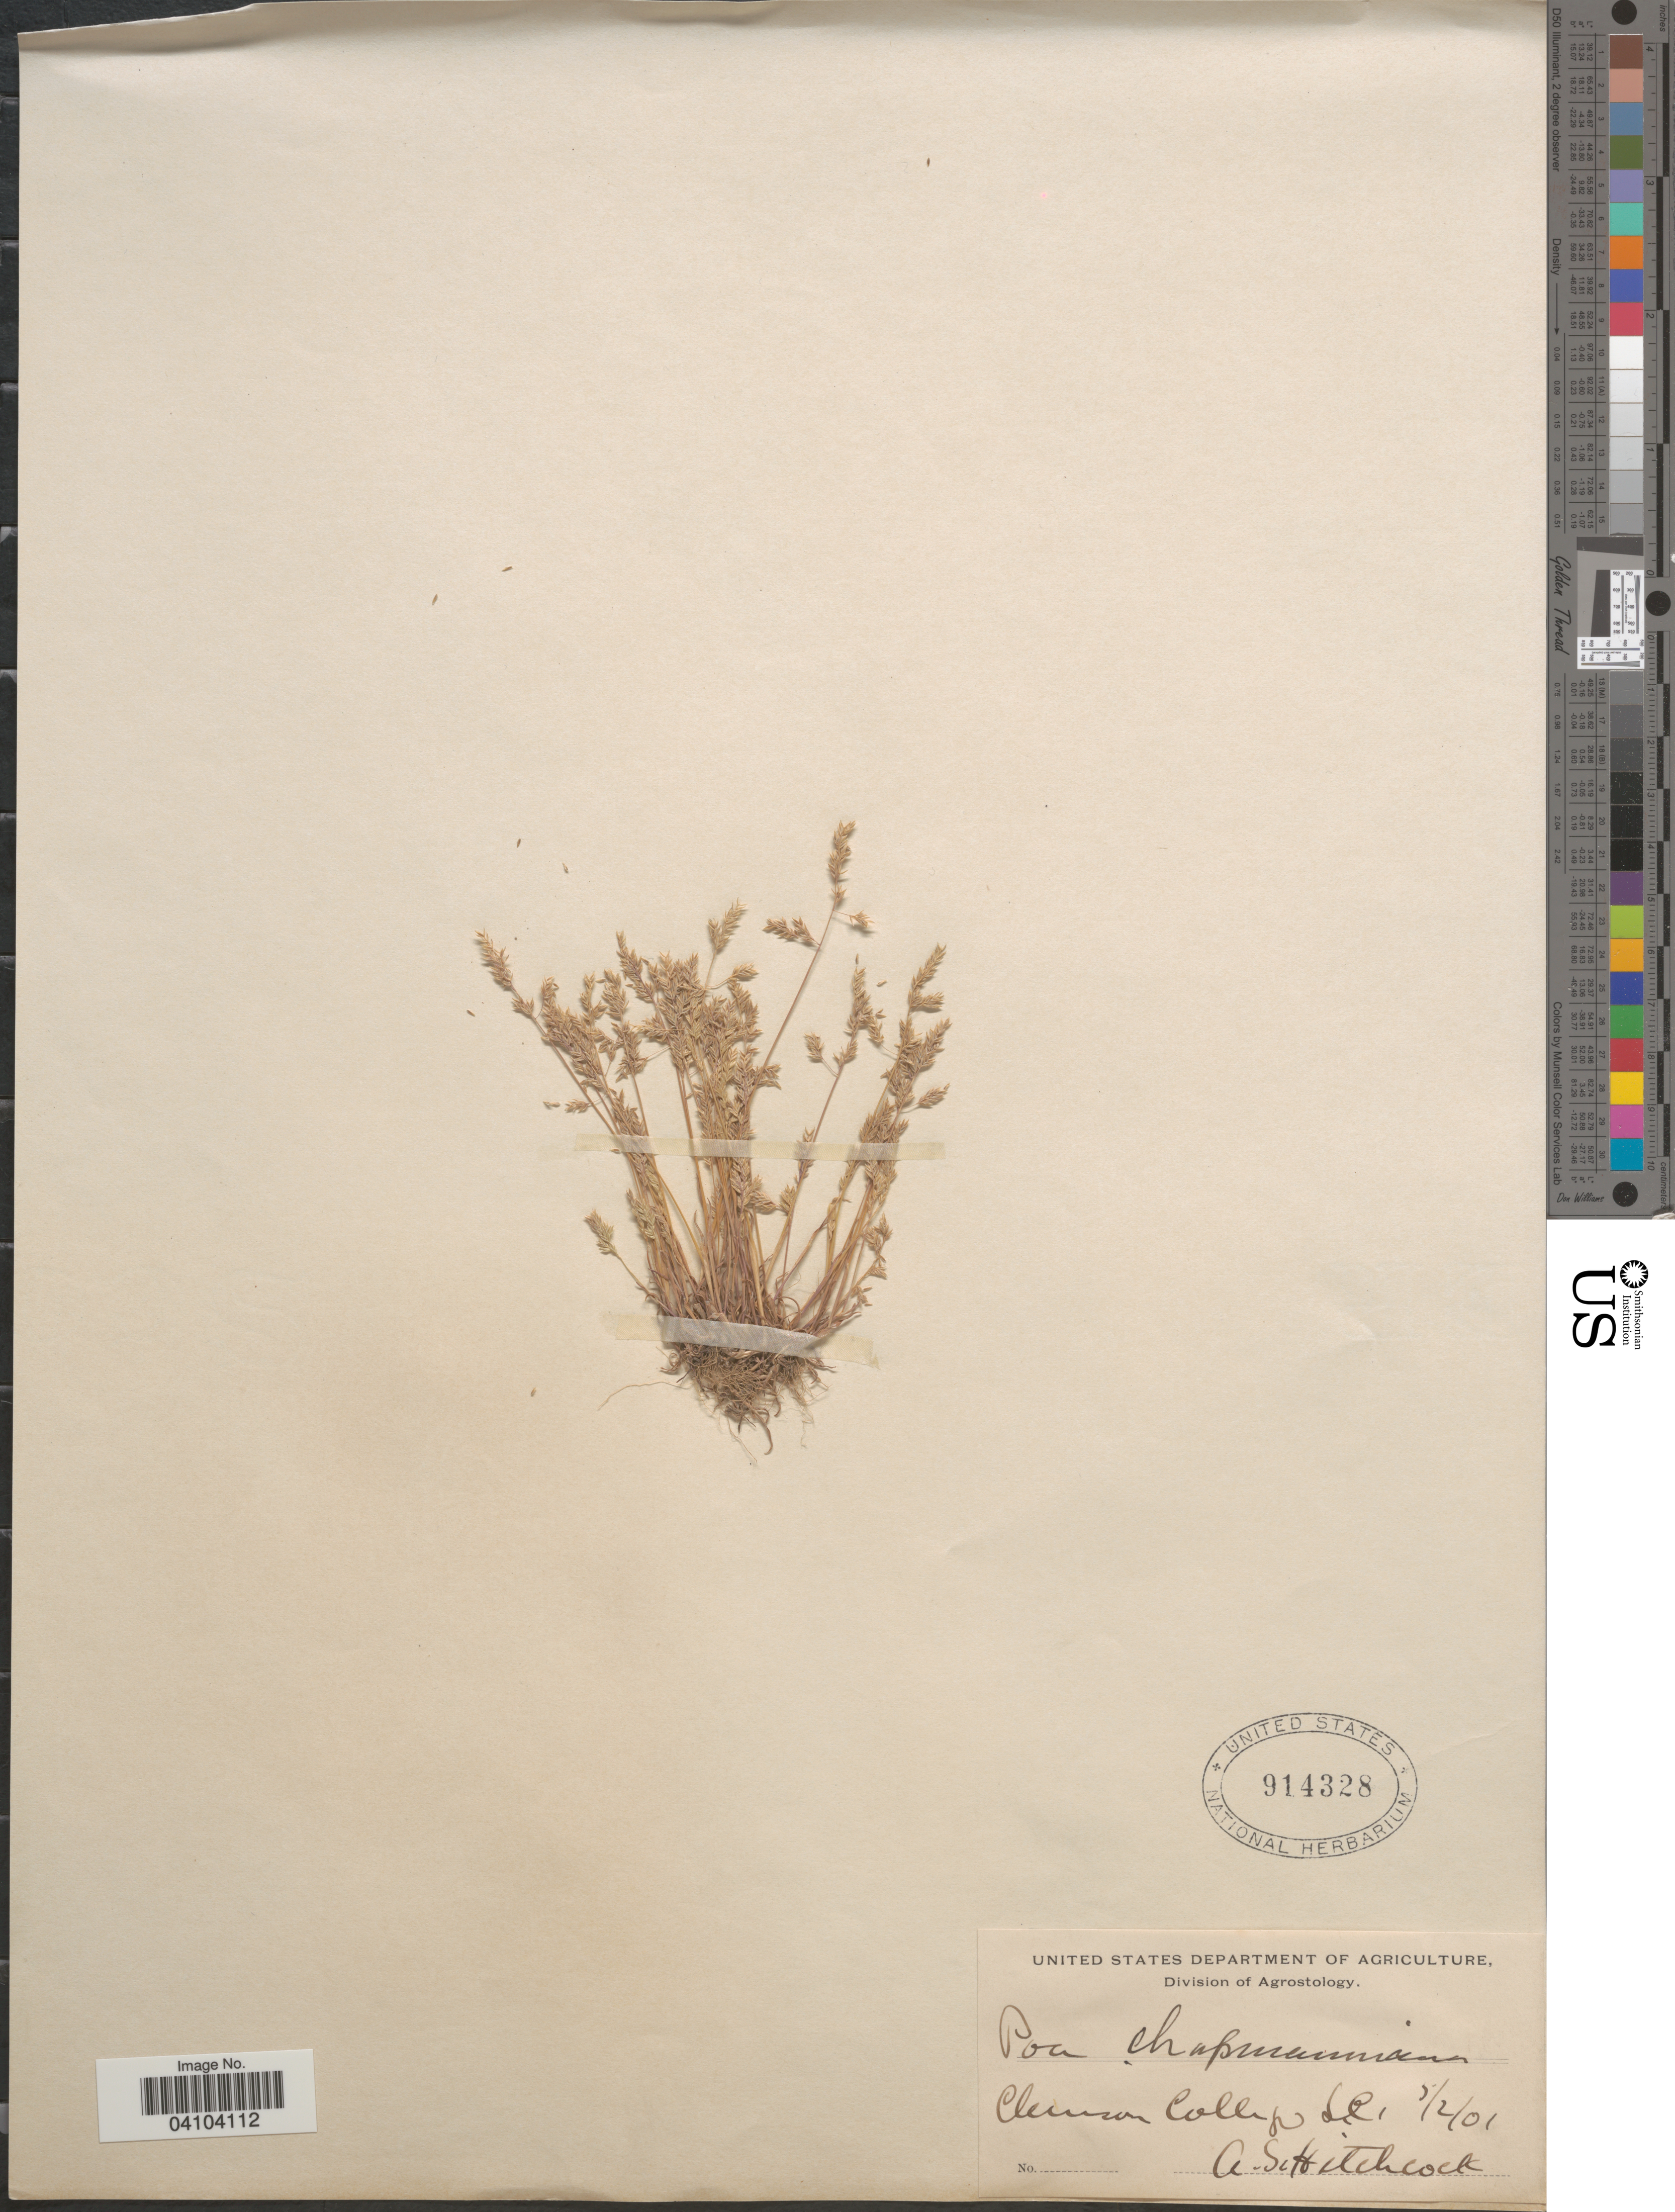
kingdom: Plantae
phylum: Tracheophyta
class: Liliopsida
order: Poales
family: Poaceae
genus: Poa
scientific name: Poa chapmaniana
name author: Scribn.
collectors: A. S. Hitchcock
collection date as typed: Transcribed d/m/y: 5/2/1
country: United States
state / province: South Carolina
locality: Clemson College.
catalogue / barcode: US 914328